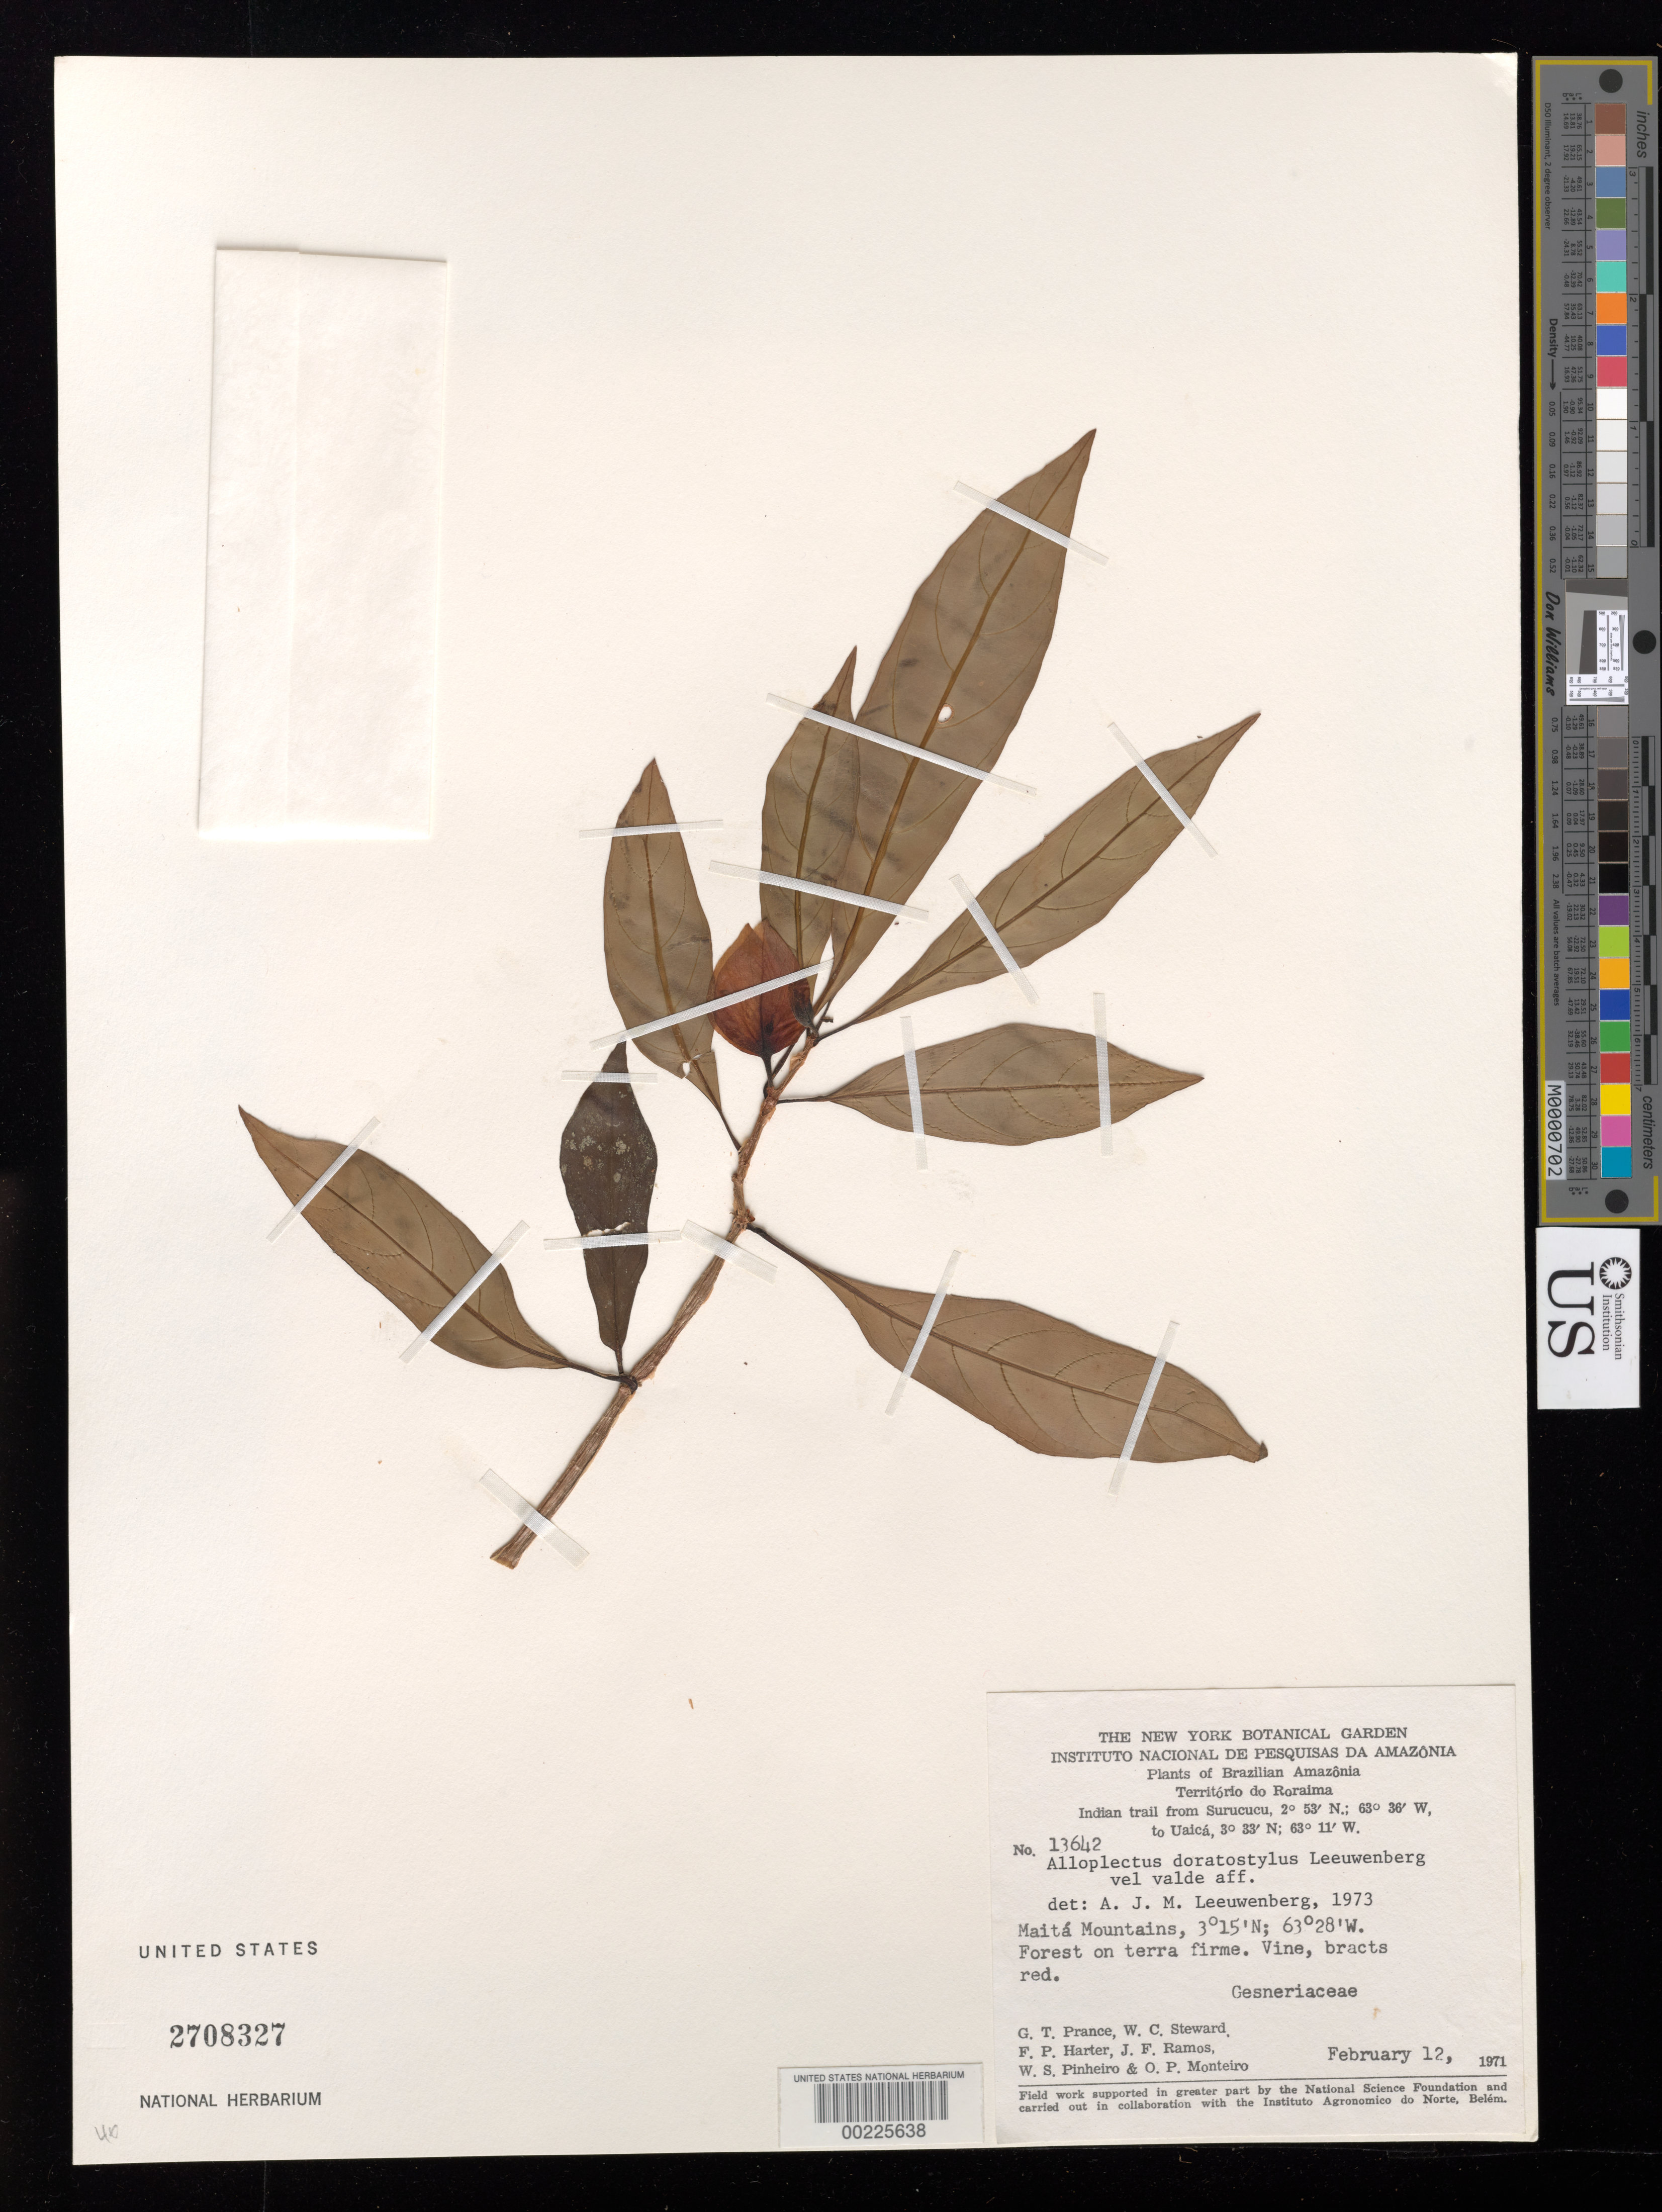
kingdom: Plantae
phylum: Tracheophyta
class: Magnoliopsida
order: Lamiales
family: Gesneriaceae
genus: Drymonia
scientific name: Drymonia coccinea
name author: (Aubl.) Wiehler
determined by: Clark, J. L., (SEL), The Marie Selby Botanical Garden (UNITED STATES)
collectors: G. T. Prance, W. C. Steward, F. P. Harter, J. F. Ramos, W. S. Pinheiro & O. P. Monteiro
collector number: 13642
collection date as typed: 12 Feb 1971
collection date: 1971-02-12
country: Brazil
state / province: Roraima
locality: Indian trail from Surucucu to Uaica, Maita Mountains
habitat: Forest on terra firme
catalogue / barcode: US 2708327